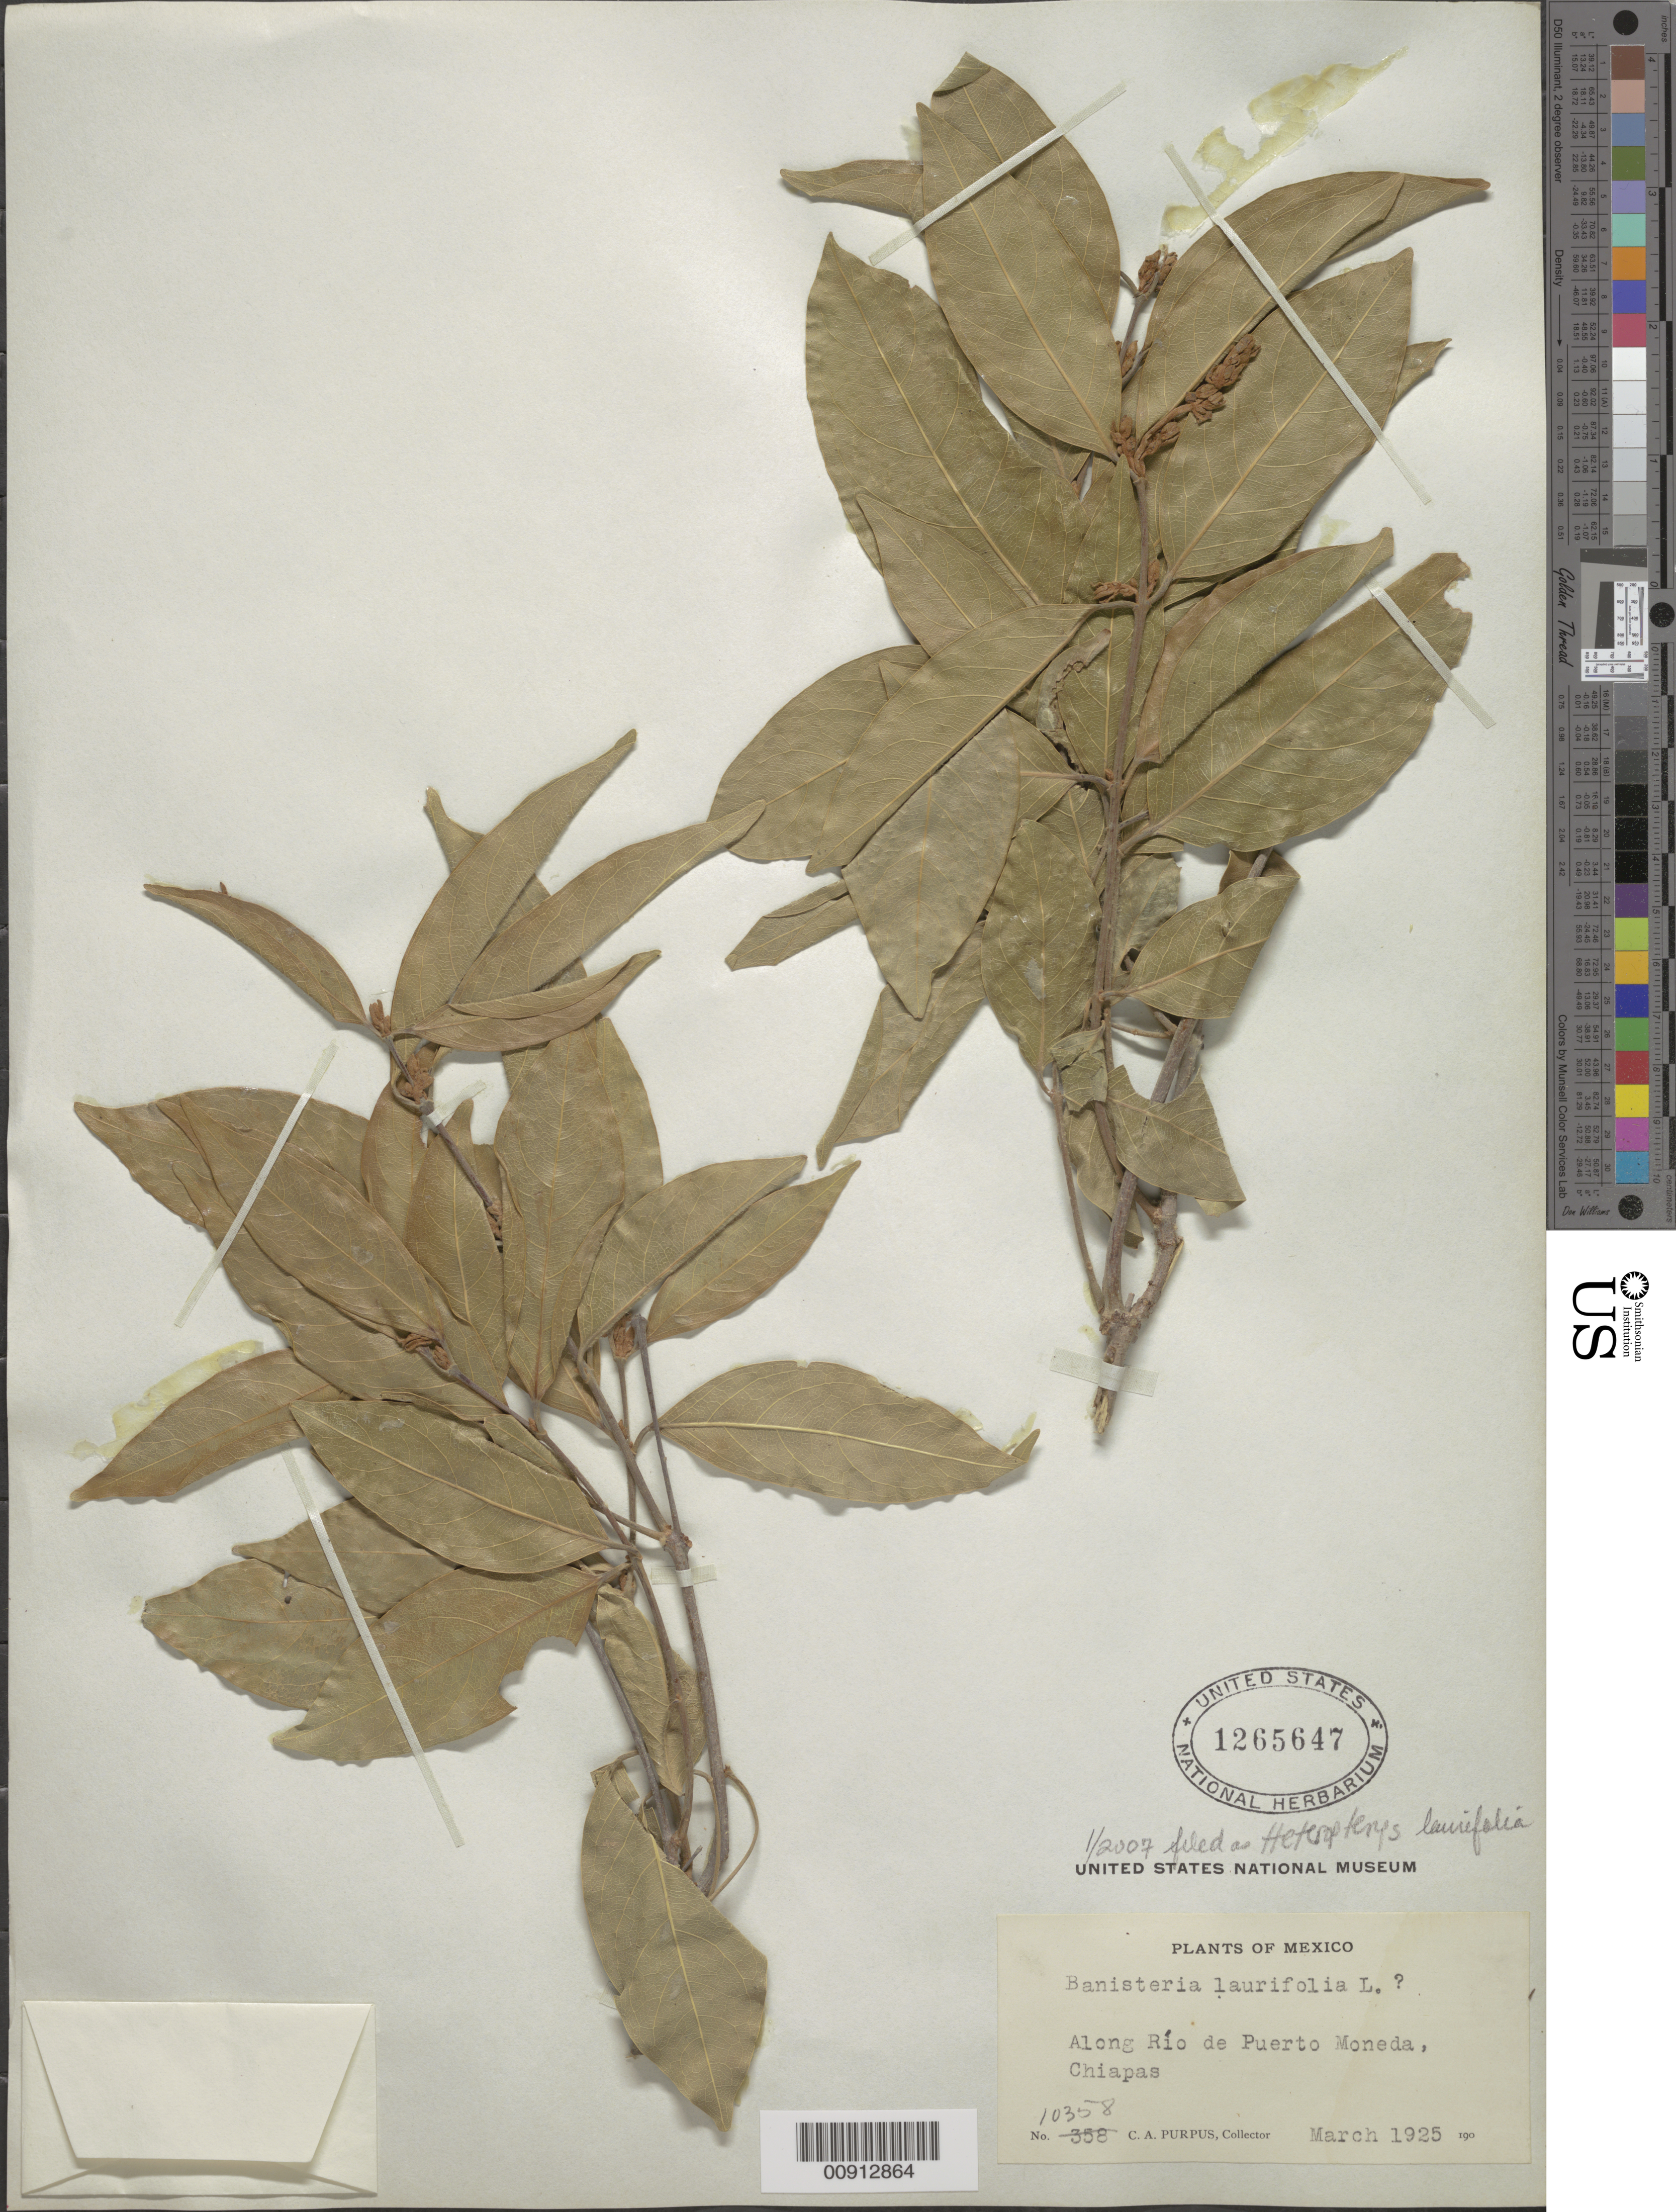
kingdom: Plantae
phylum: Tracheophyta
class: Magnoliopsida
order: Malpighiales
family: Malpighiaceae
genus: Heteropterys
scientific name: Heteropterys laurifolia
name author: (L.) A. Juss.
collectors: C. A. Purpus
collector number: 10358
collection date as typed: Mar 1925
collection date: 1925-03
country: Mexico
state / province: Chiapas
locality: Along Río de Puerto Moneda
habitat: Along Río.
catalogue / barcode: US 1265647